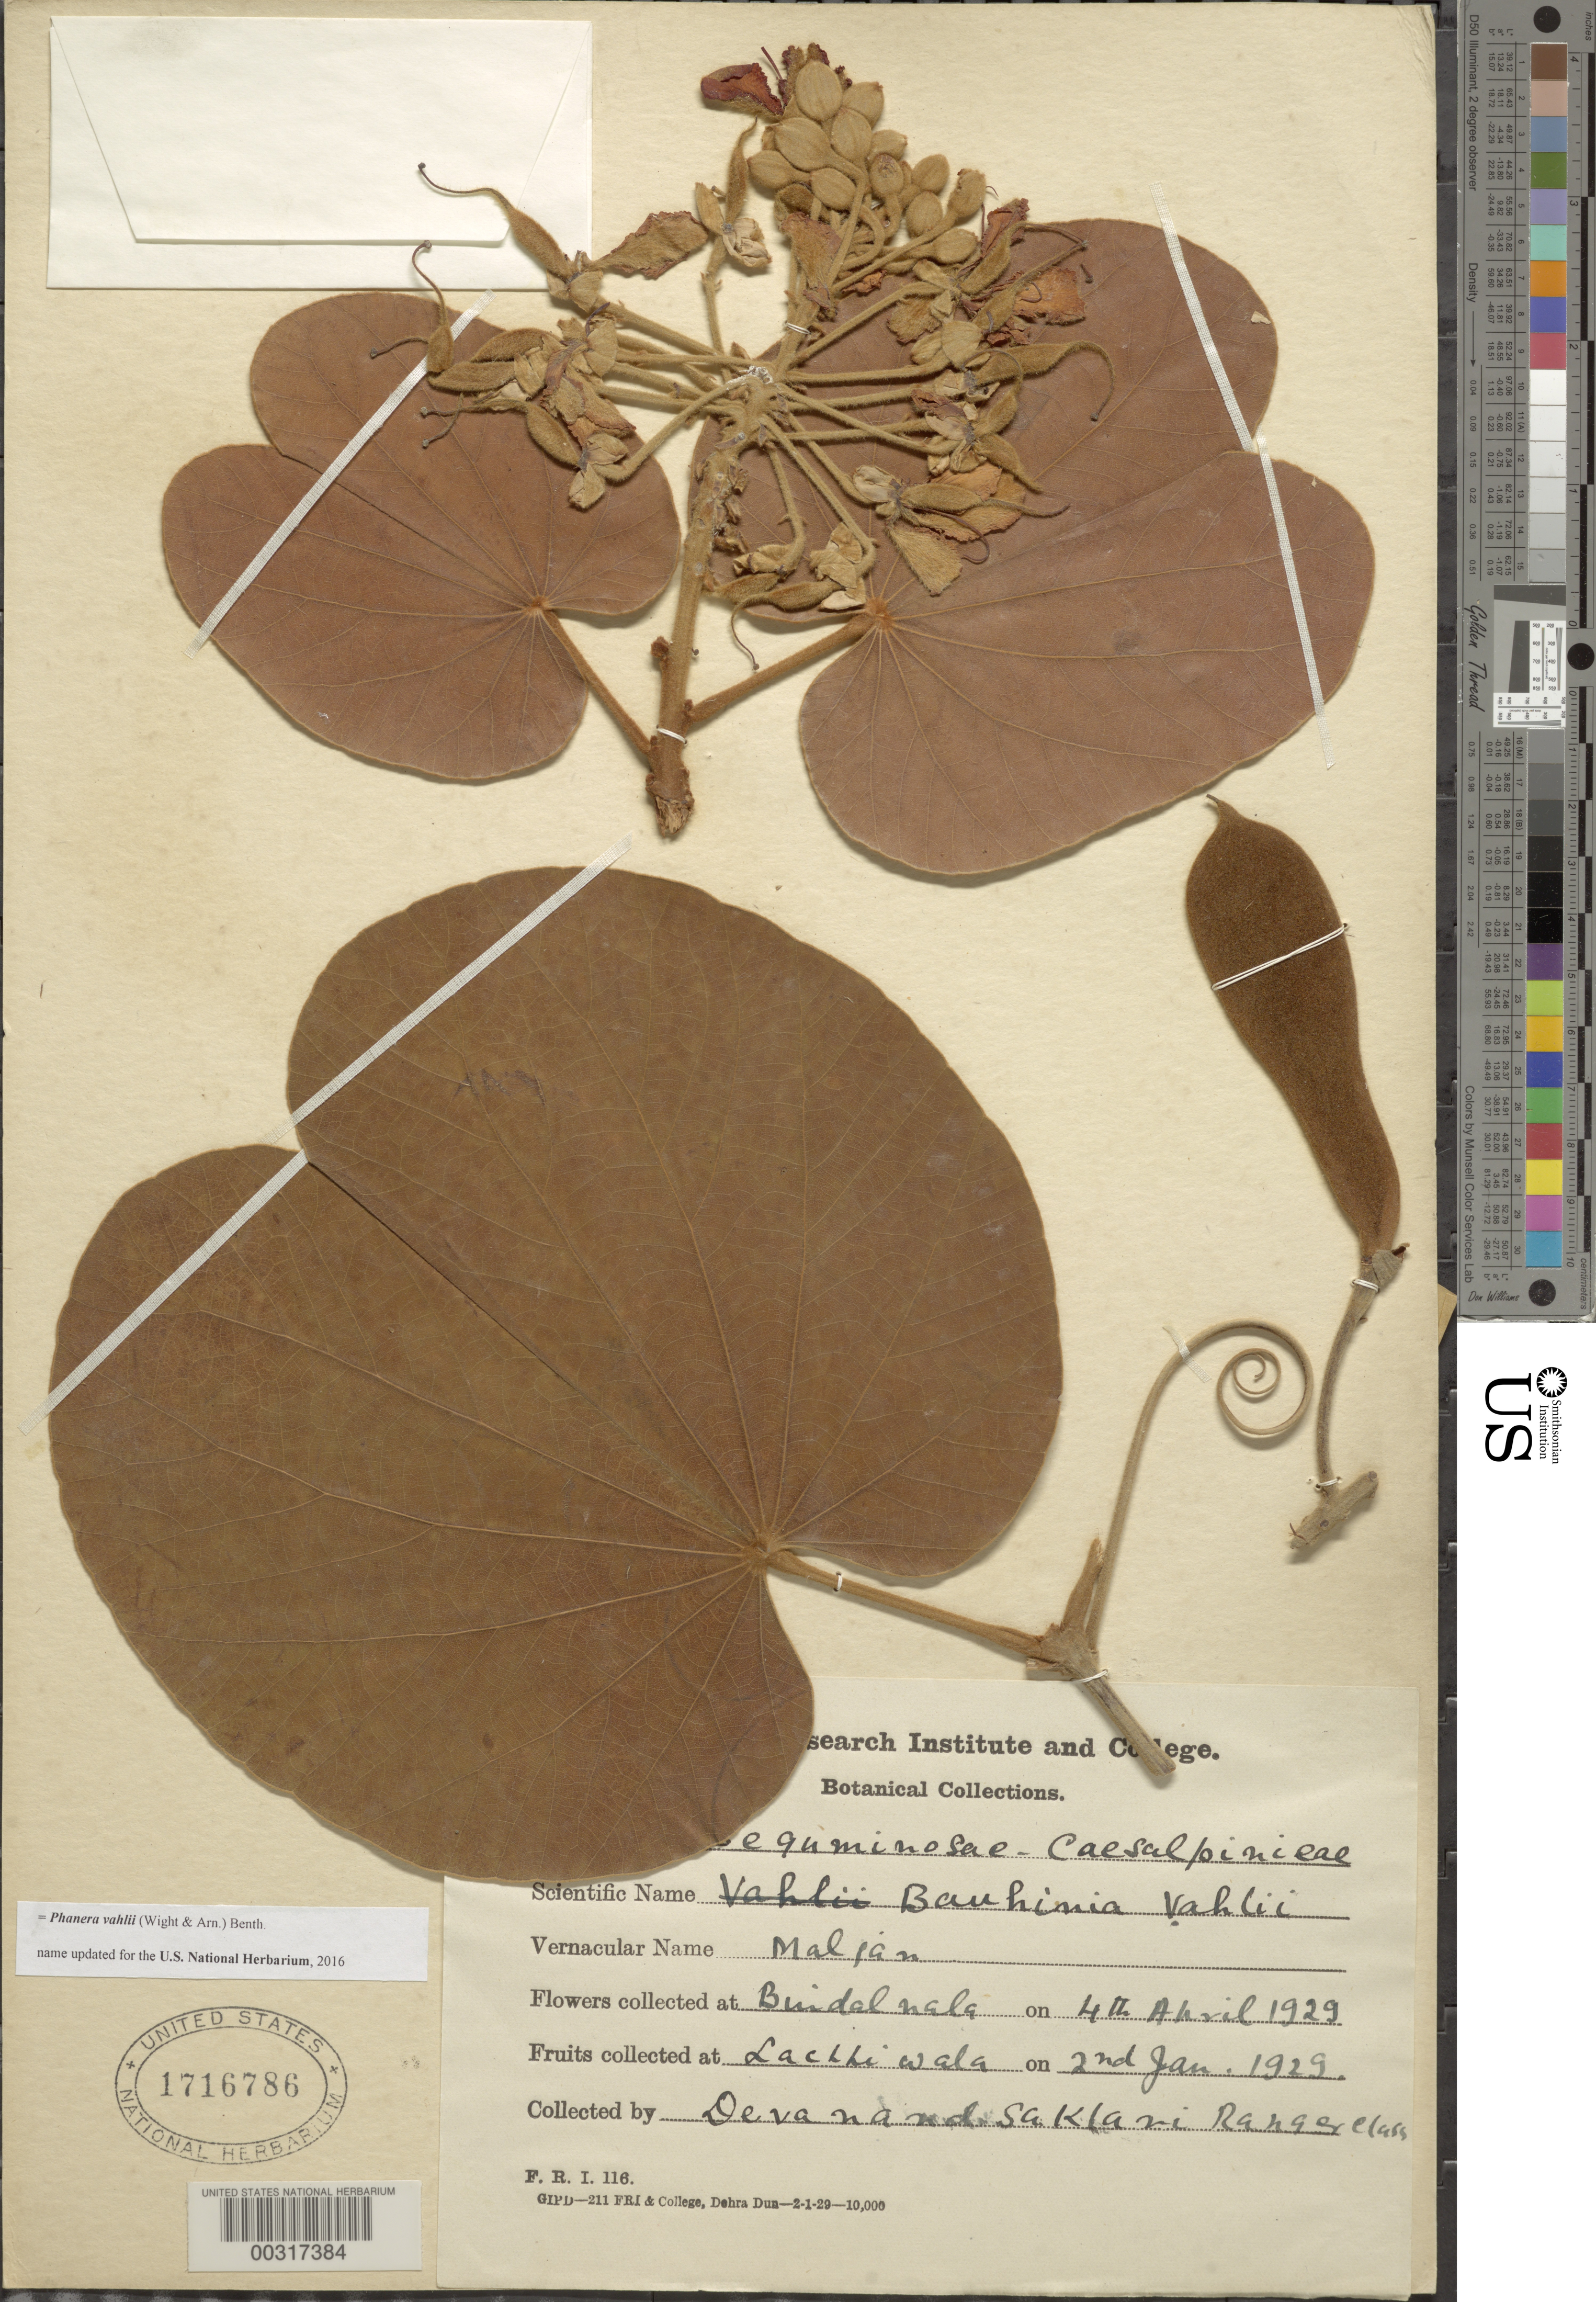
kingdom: Plantae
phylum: Tracheophyta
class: Magnoliopsida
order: Fabales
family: Fabaceae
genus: Phanera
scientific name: Phanera vahlii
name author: (Wight & Arn.) Benth.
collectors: D. Rangerelass & S. Rangerelass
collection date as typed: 02 Jan 1929 and 04 Apr 1929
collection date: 1929-01-02,1929-04-04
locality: Laclhiwala and buidelnala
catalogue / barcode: US 1716786